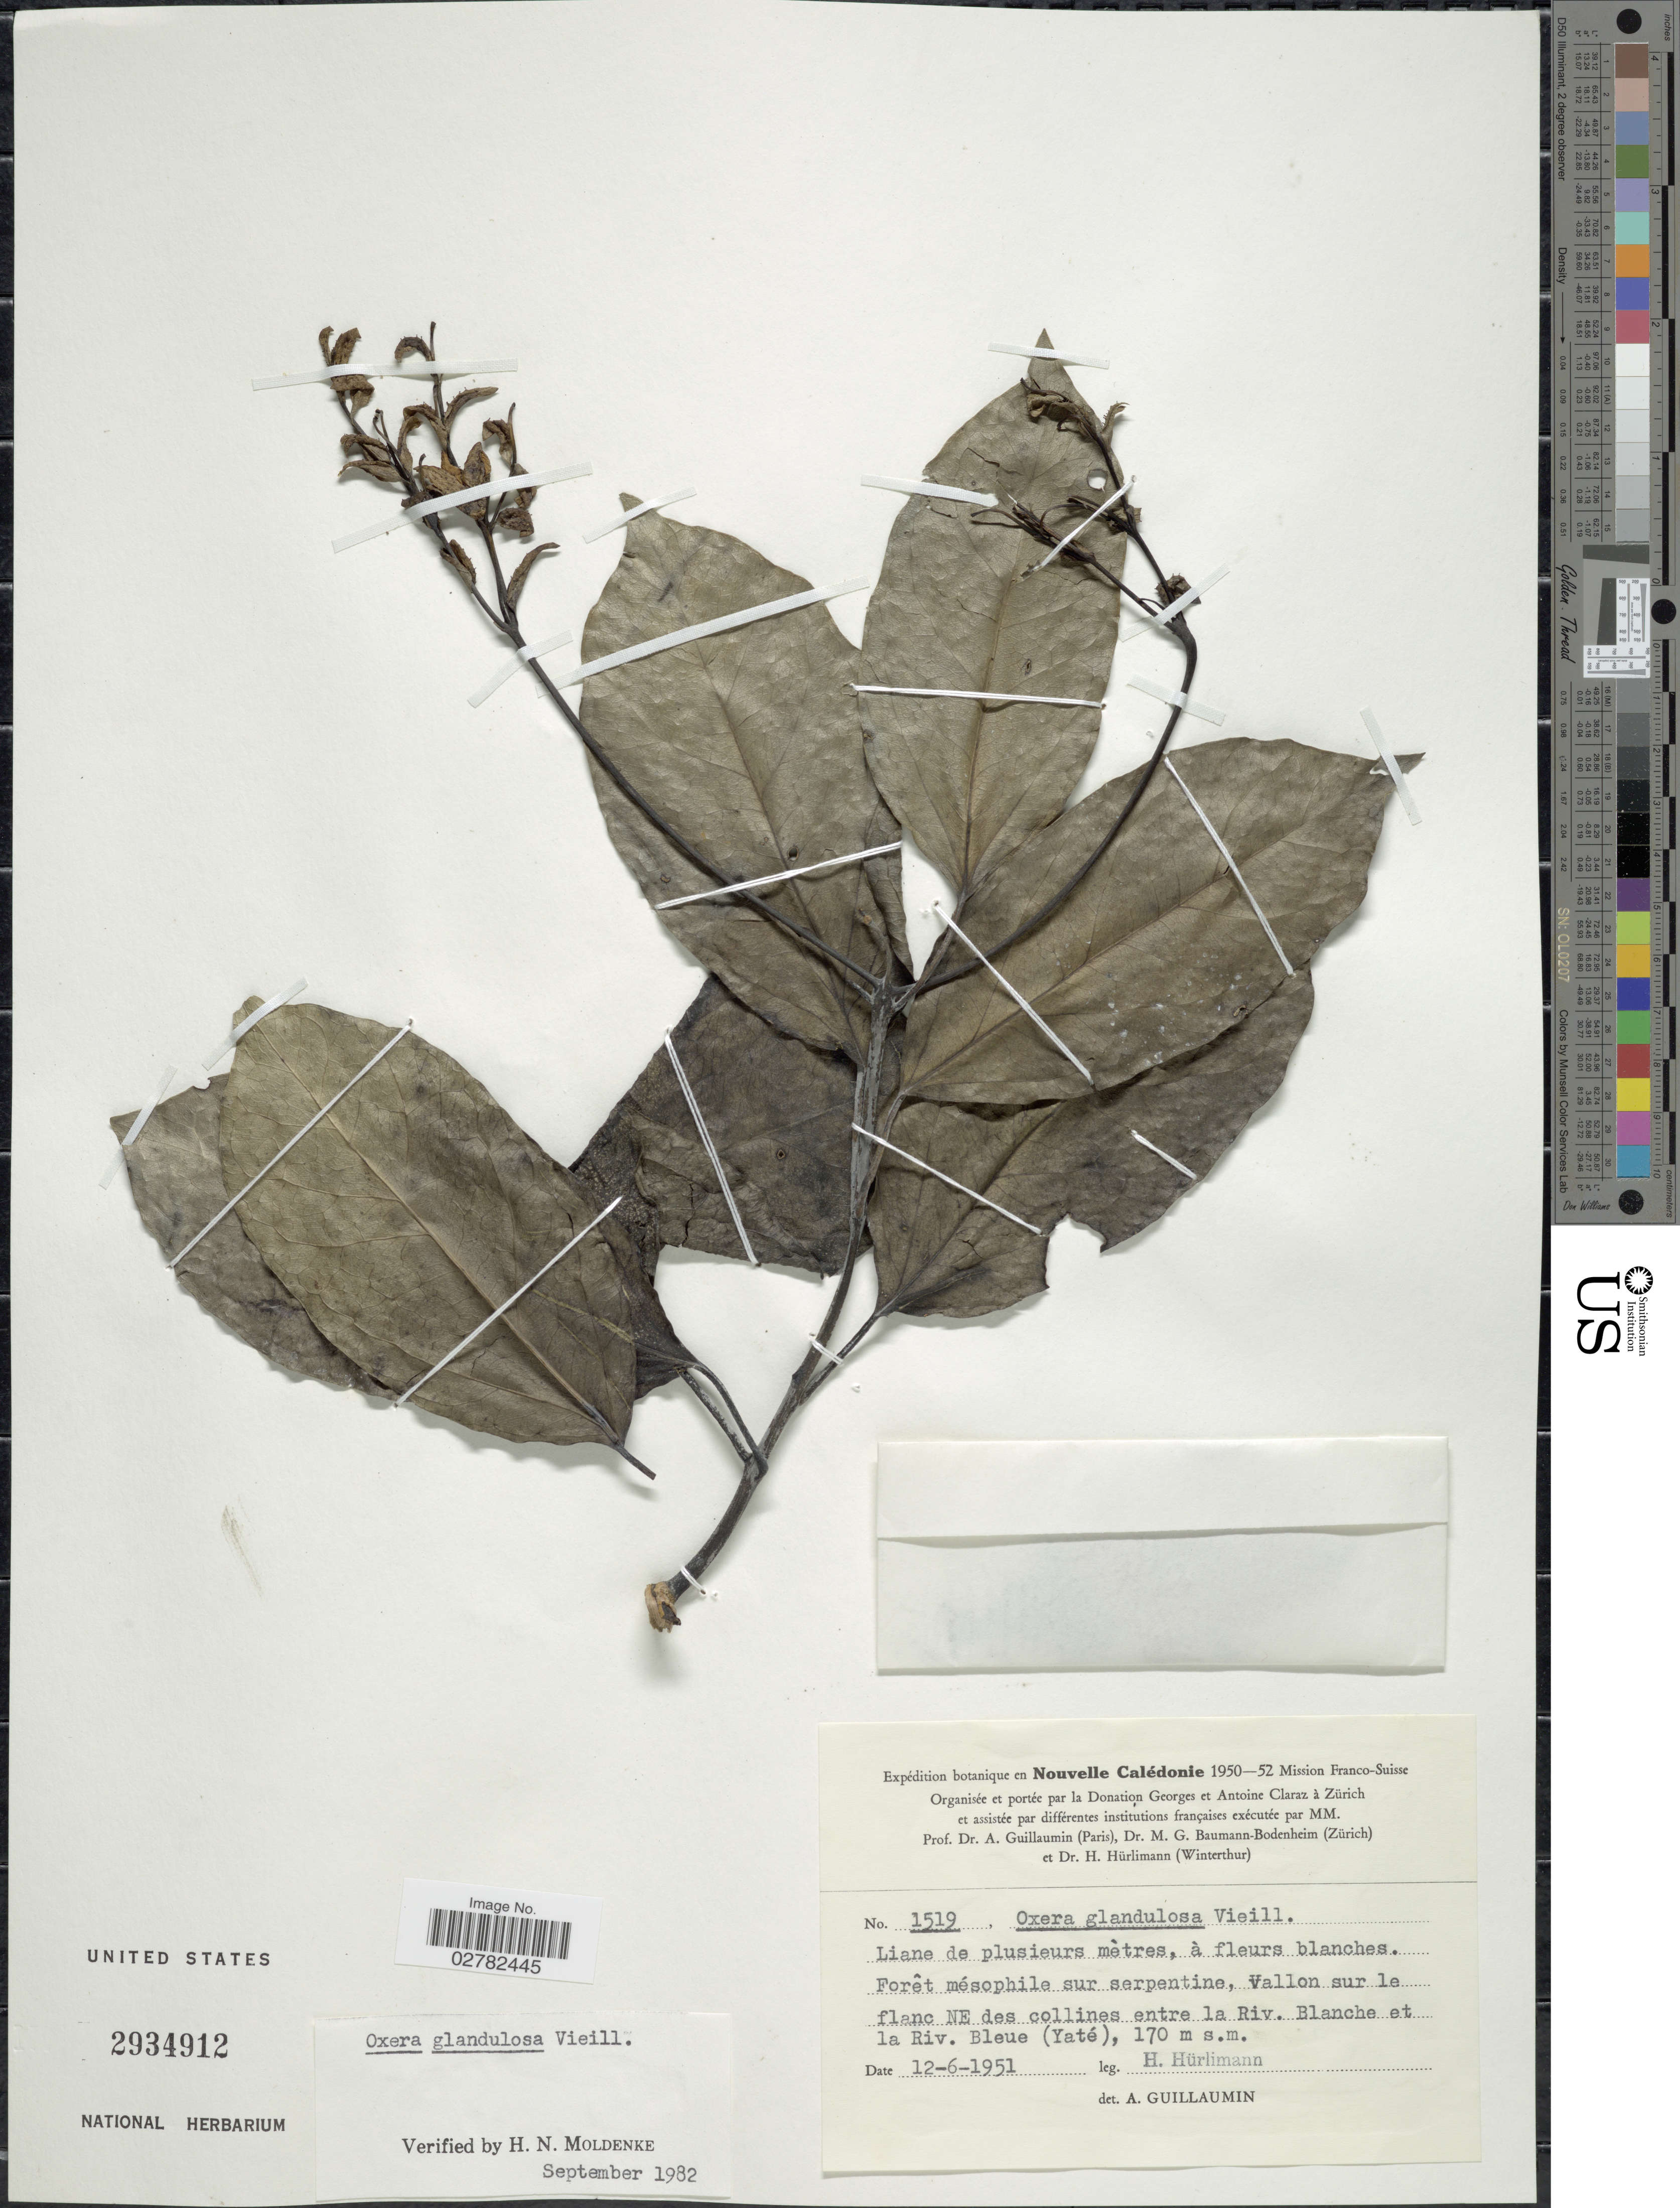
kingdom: Plantae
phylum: Tracheophyta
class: Magnoliopsida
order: Lamiales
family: Lamiaceae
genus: Oxera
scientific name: Oxera glandulosa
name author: Vieill.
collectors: H. Hürlimann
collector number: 1519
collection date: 1951-06-12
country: New Caledonia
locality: Nouvelle Calédonia. Forêt mésophile sur serpentine, vallon sur le flanc NE des collines entre la Riv. Blanche et la Riv. Bleue (Yaté).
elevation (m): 170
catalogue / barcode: US 2934912